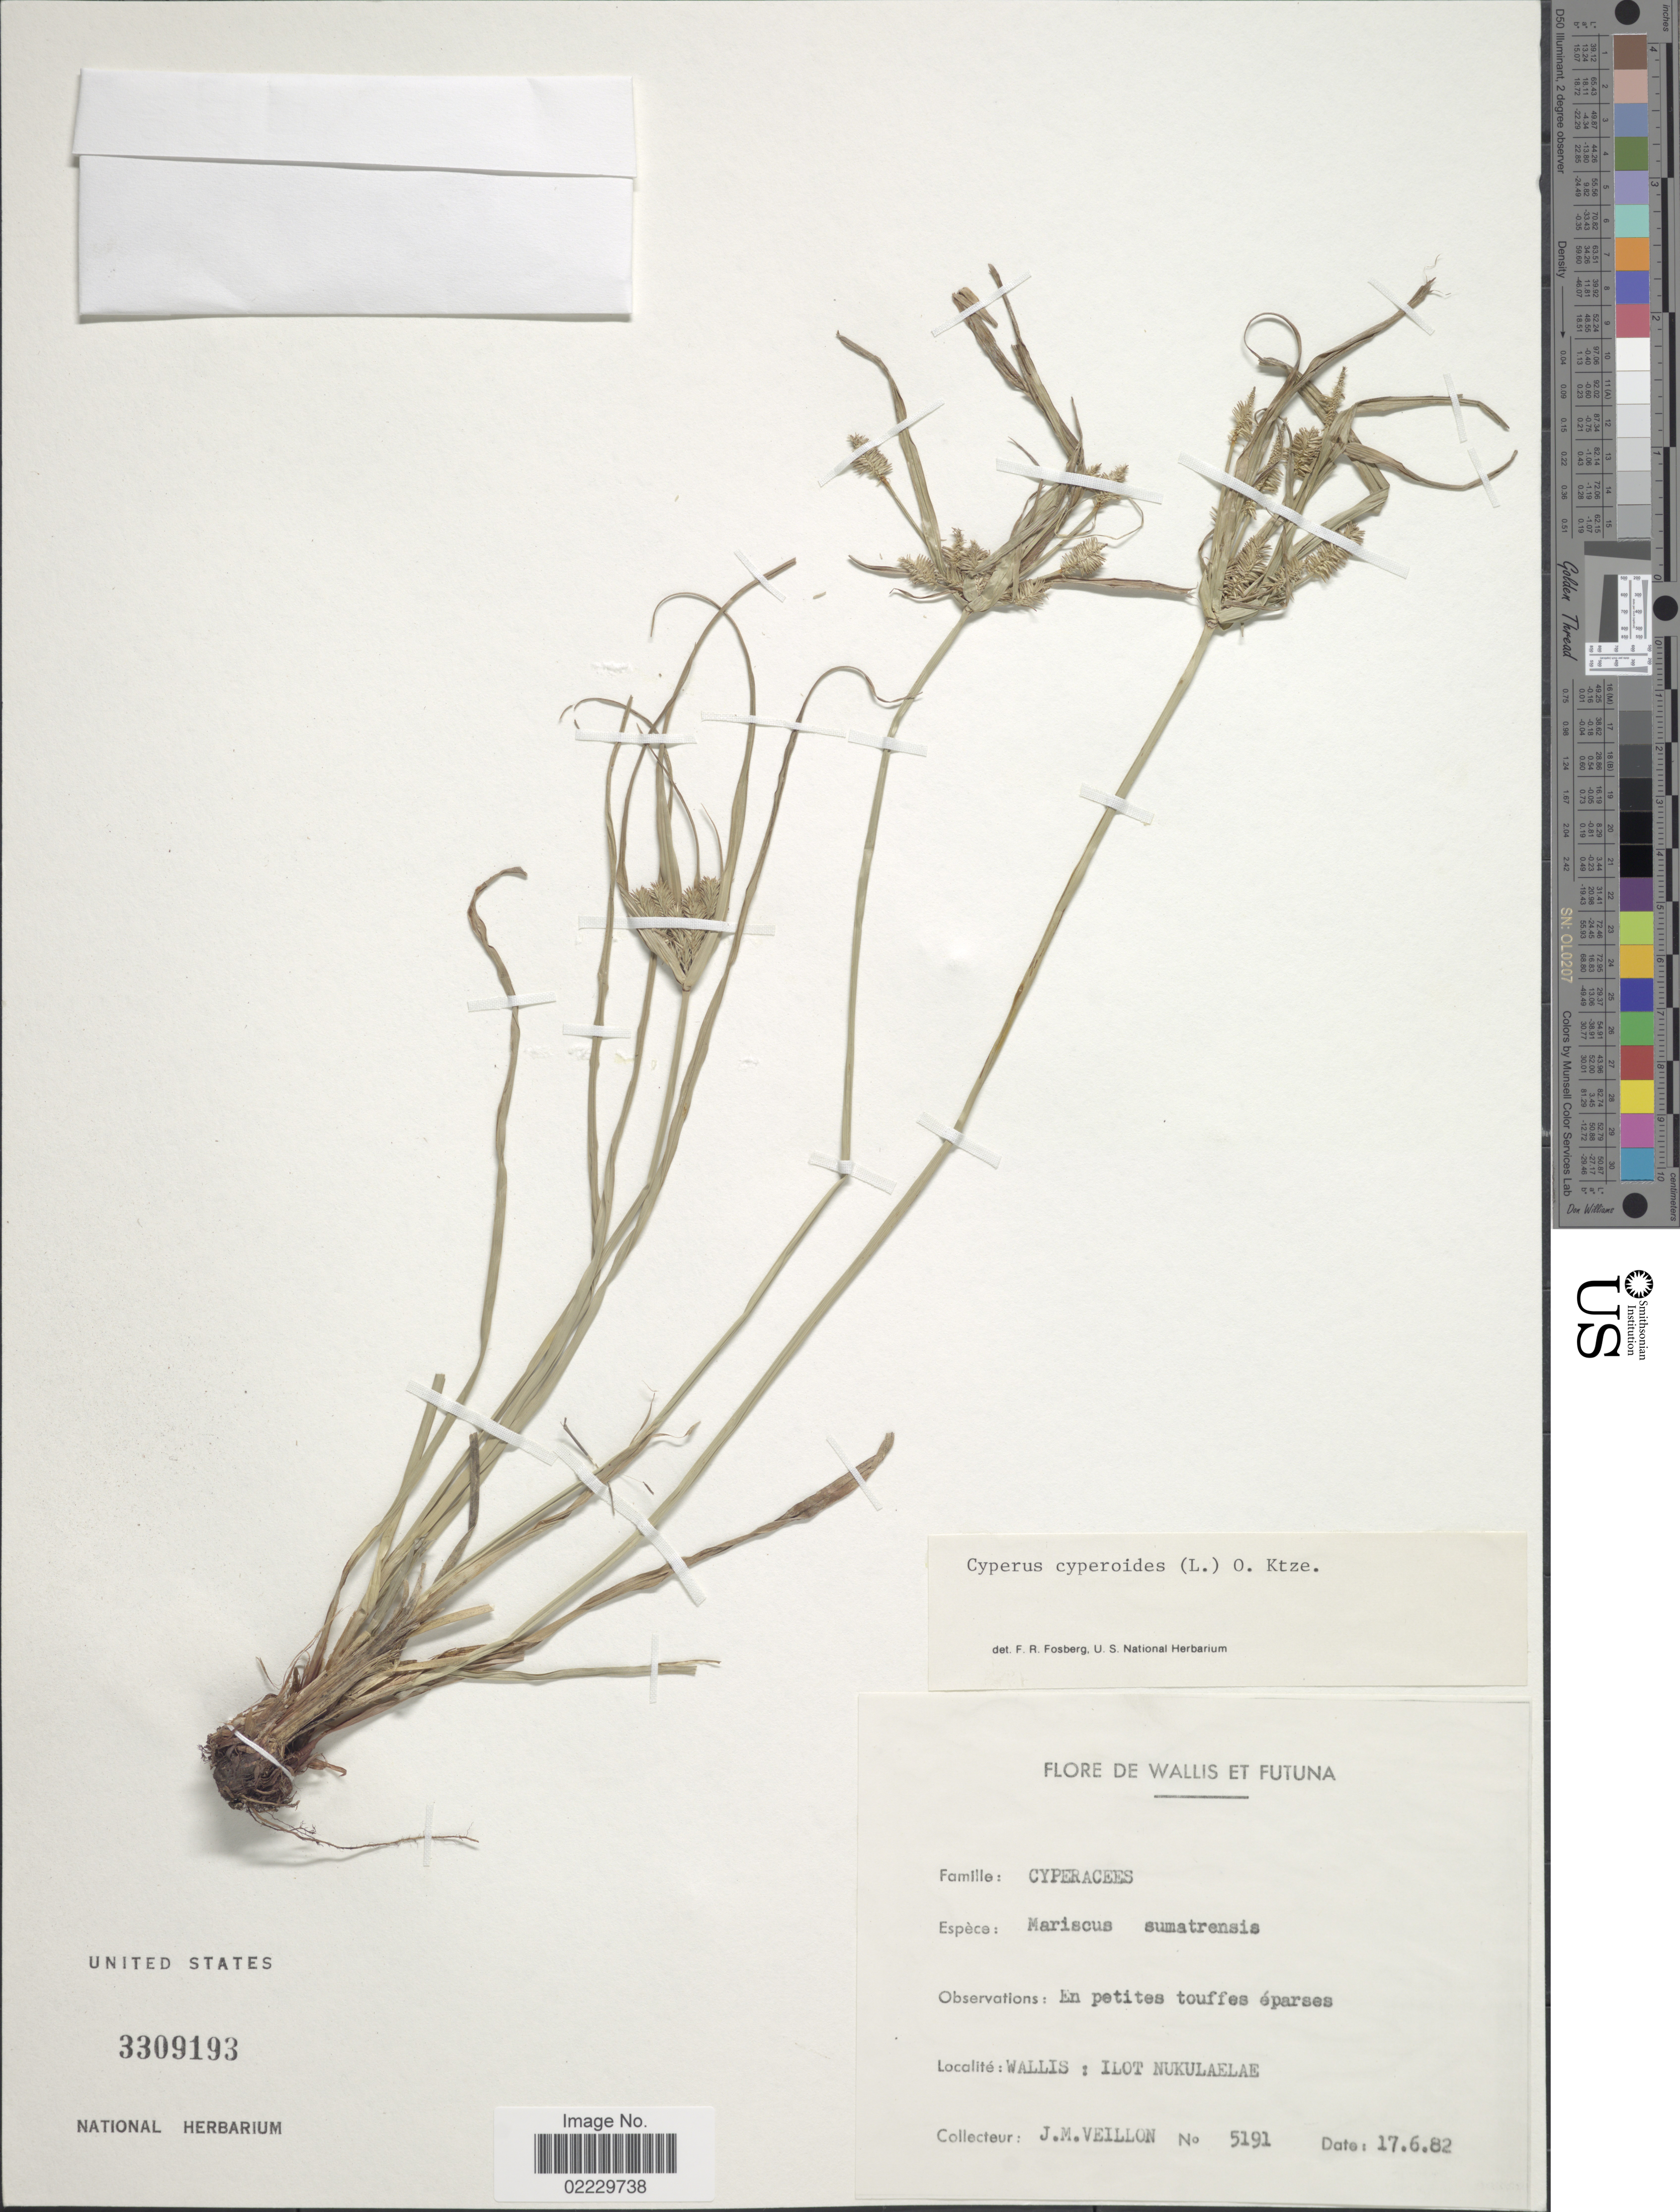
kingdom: Plantae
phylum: Tracheophyta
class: Liliopsida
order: Poales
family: Cyperaceae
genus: Cyperus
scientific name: Cyperus cyperoides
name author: (L.) Kuntze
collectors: J. Veillon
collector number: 5191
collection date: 1982-06-17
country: Wallis and Futuna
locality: Wallis: Ilot Nukulaelae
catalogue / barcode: US 3309193